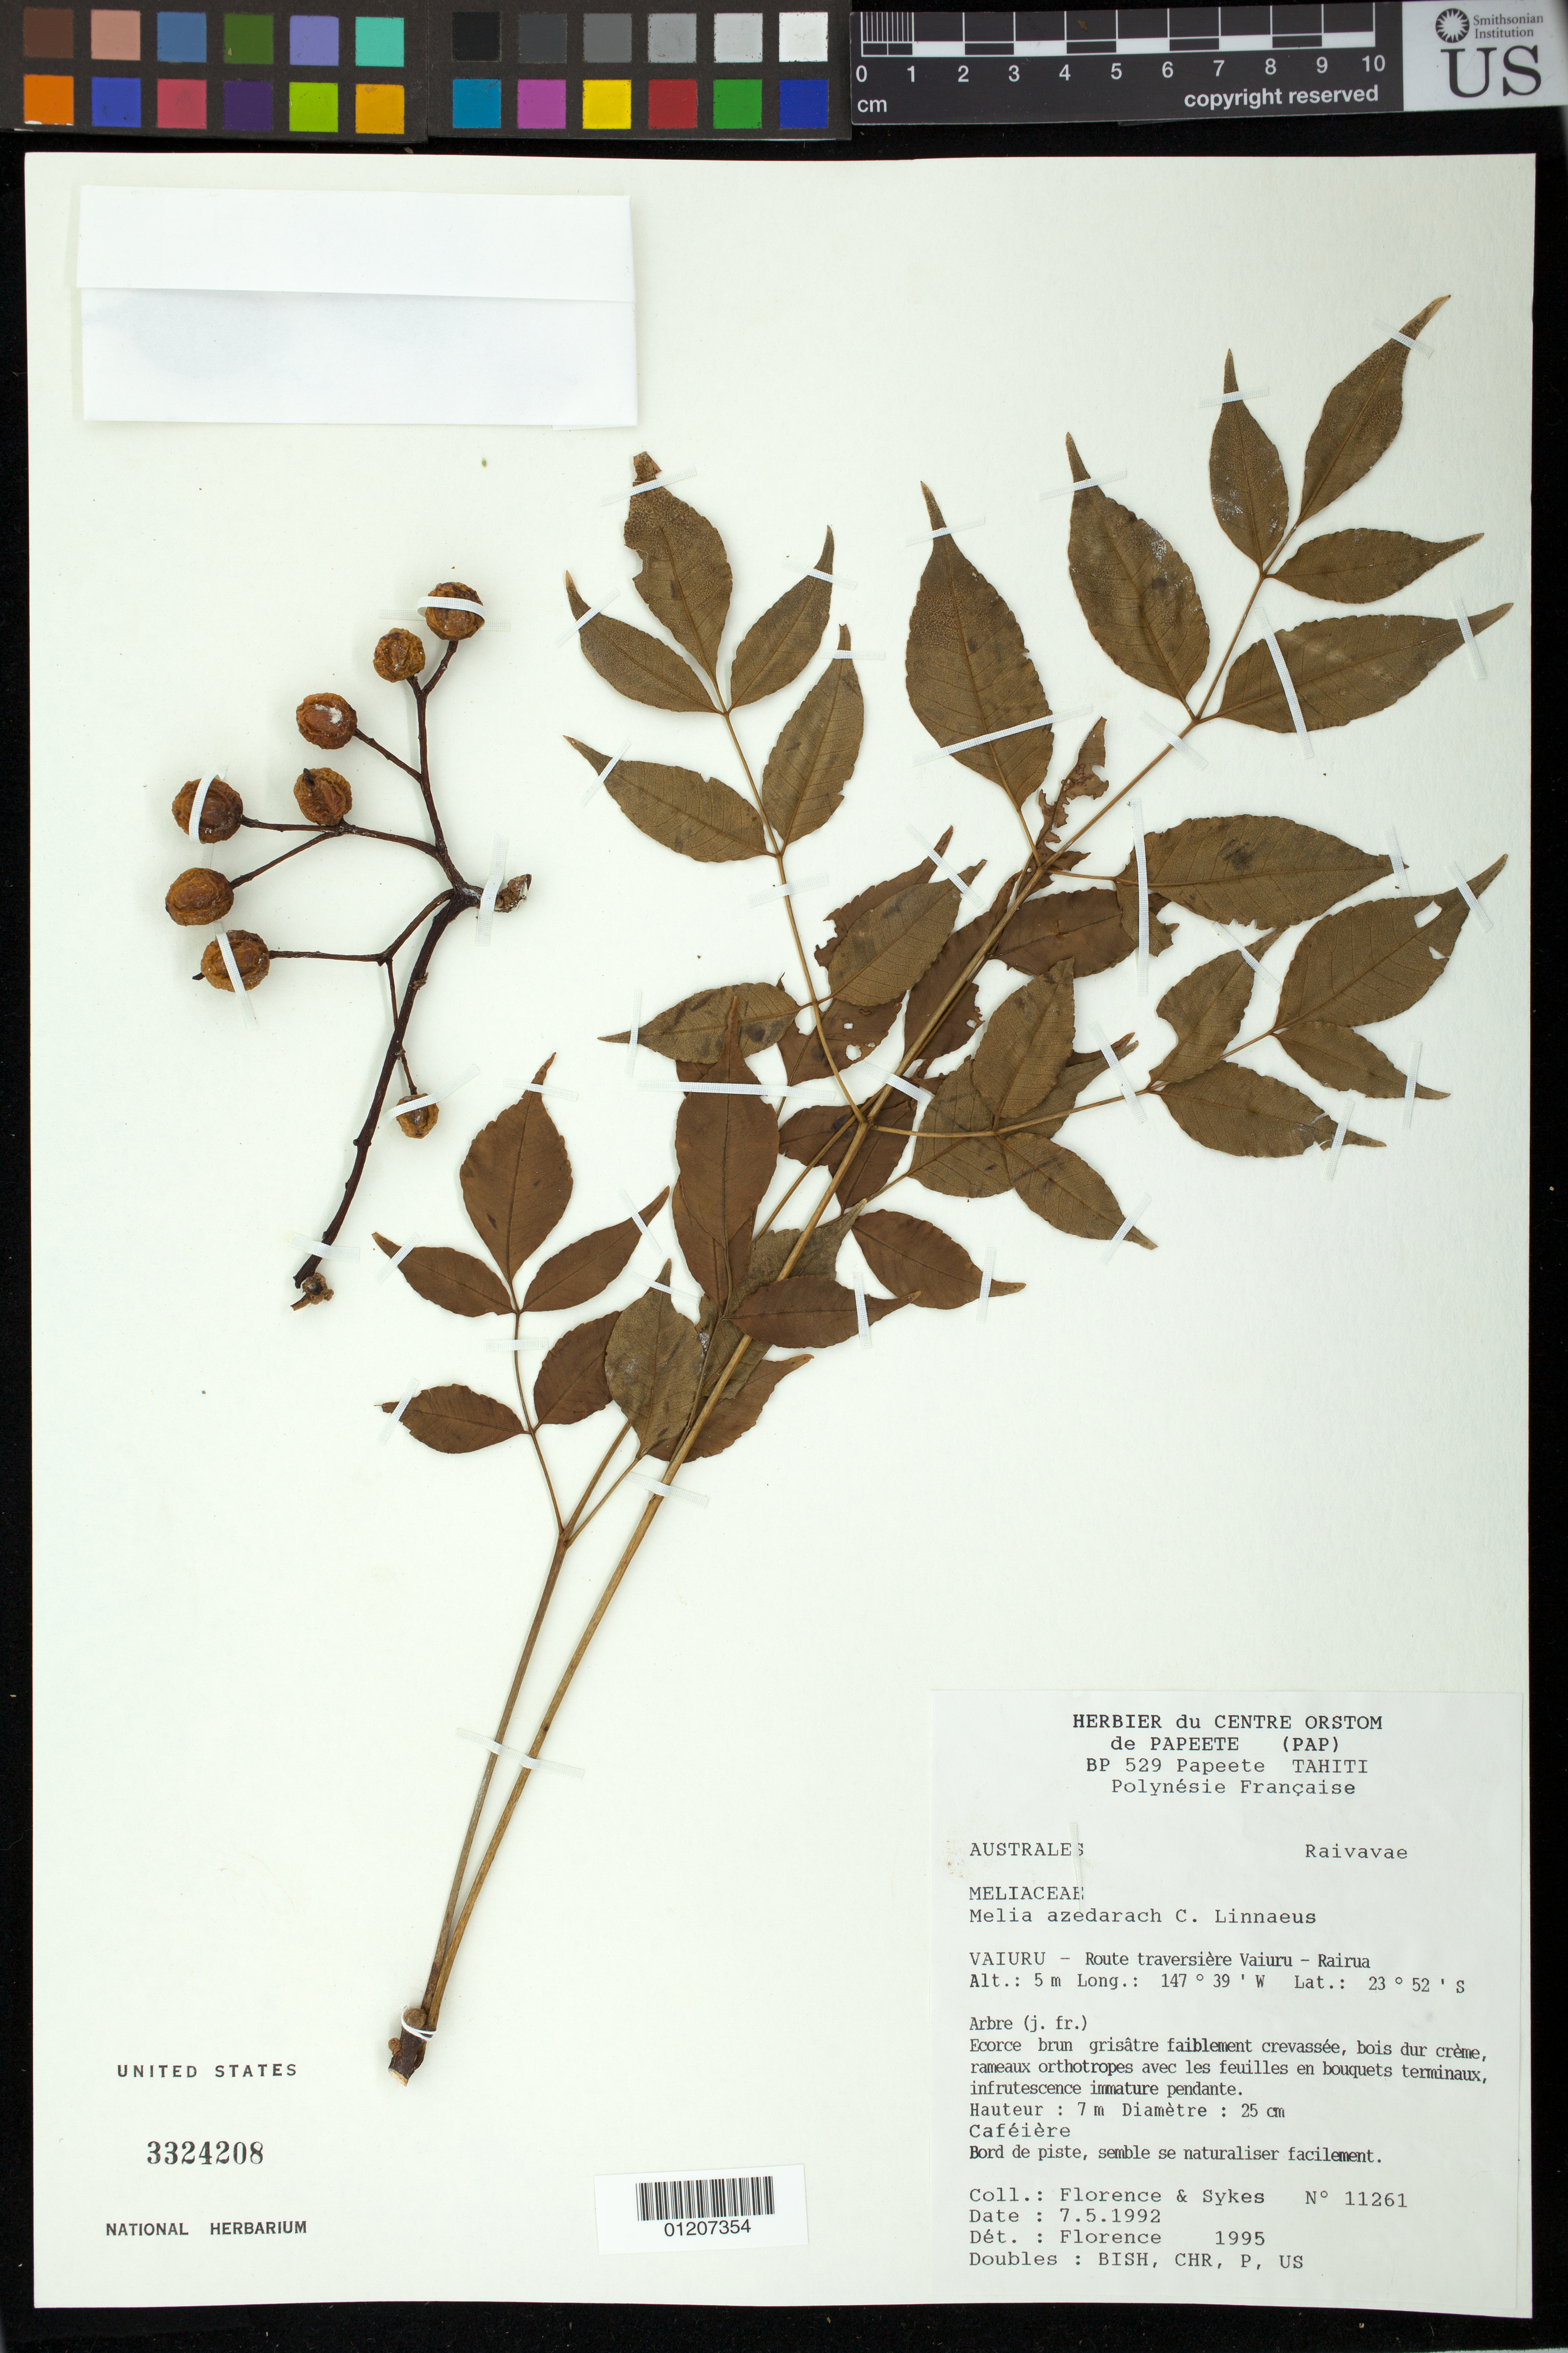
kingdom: Plantae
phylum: Tracheophyta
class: Magnoliopsida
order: Sapindales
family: Meliaceae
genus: Melia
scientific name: Melia azedarach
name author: L.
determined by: Florence, J.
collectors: J. Florence & Sykes, --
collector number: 11261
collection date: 1992-05-07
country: French Polynesia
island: Raivavae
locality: Route traversière vaiuru - Rairua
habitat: Bord de piste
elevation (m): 5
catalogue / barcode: US 3324208